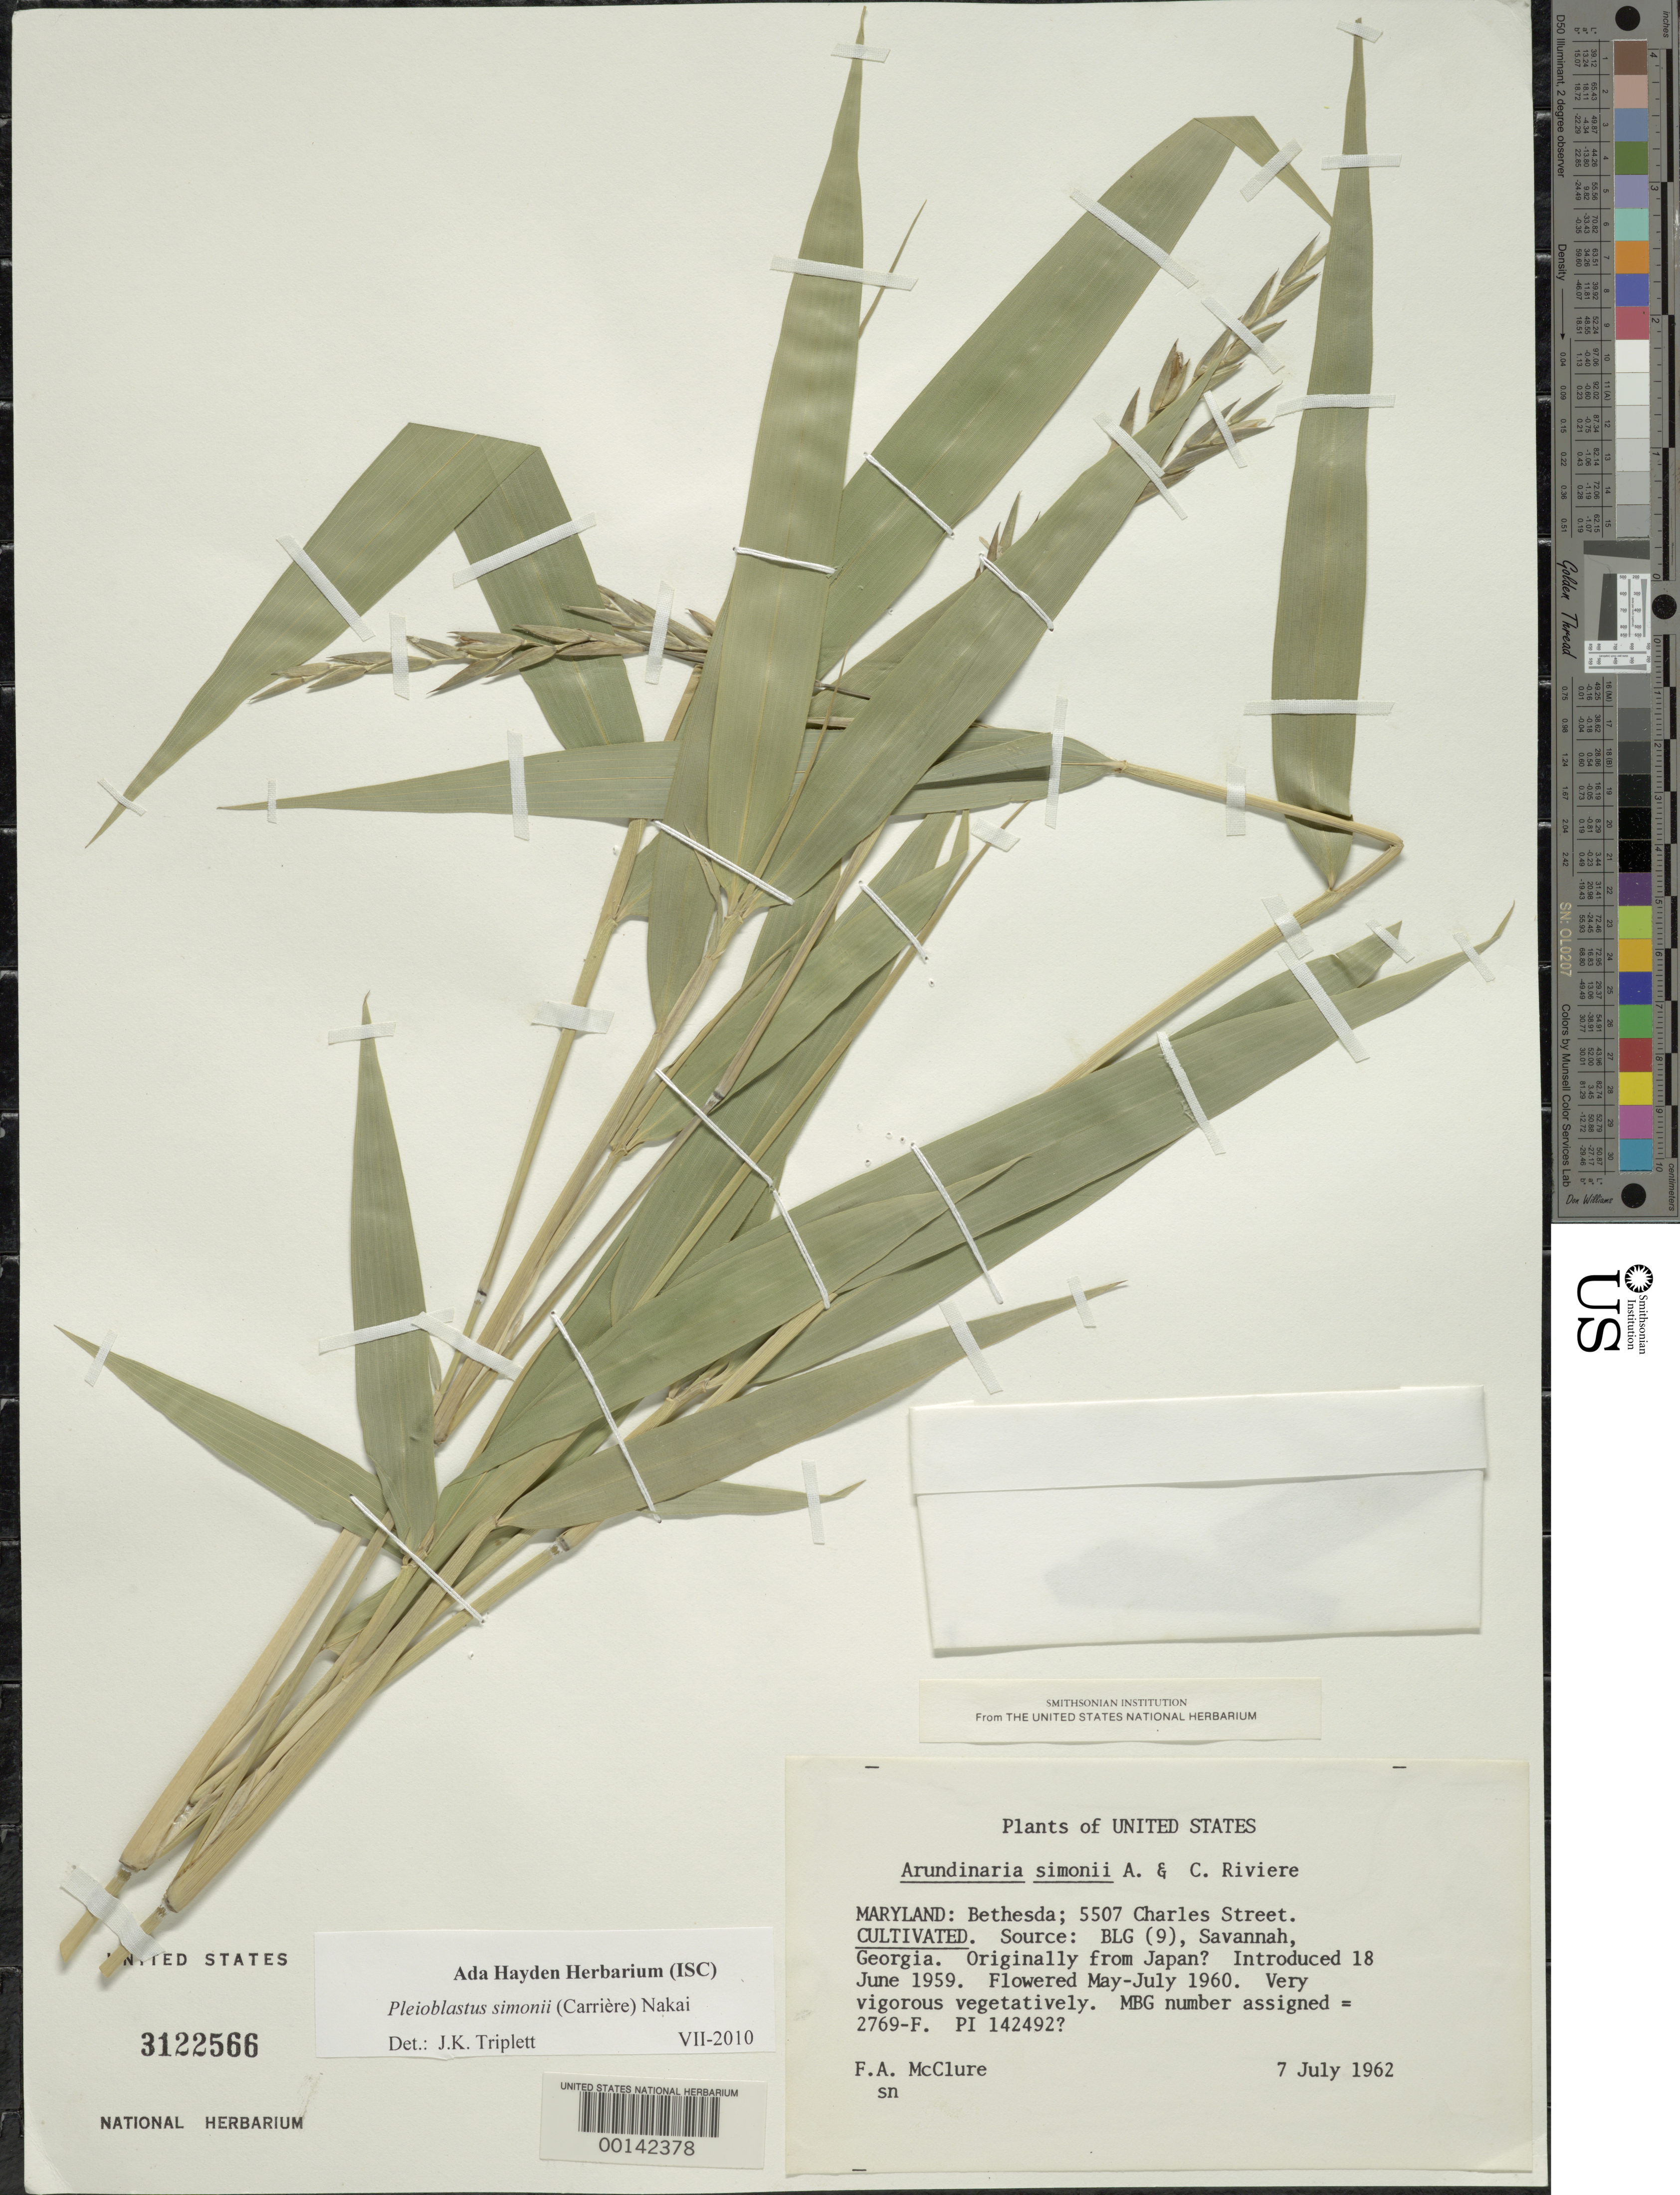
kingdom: Plantae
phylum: Tracheophyta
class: Liliopsida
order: Poales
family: Poaceae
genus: Pleioblastus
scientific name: Pleioblastus simonii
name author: (Carrière) Nakai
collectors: F. A. McClure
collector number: BBG 2769-F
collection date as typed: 07 Jul 1962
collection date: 1962-07-07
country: United States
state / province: Maryland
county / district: Montgomery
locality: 5507 Charles Street, Bethesda (McClure's garden)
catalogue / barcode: US 3122566